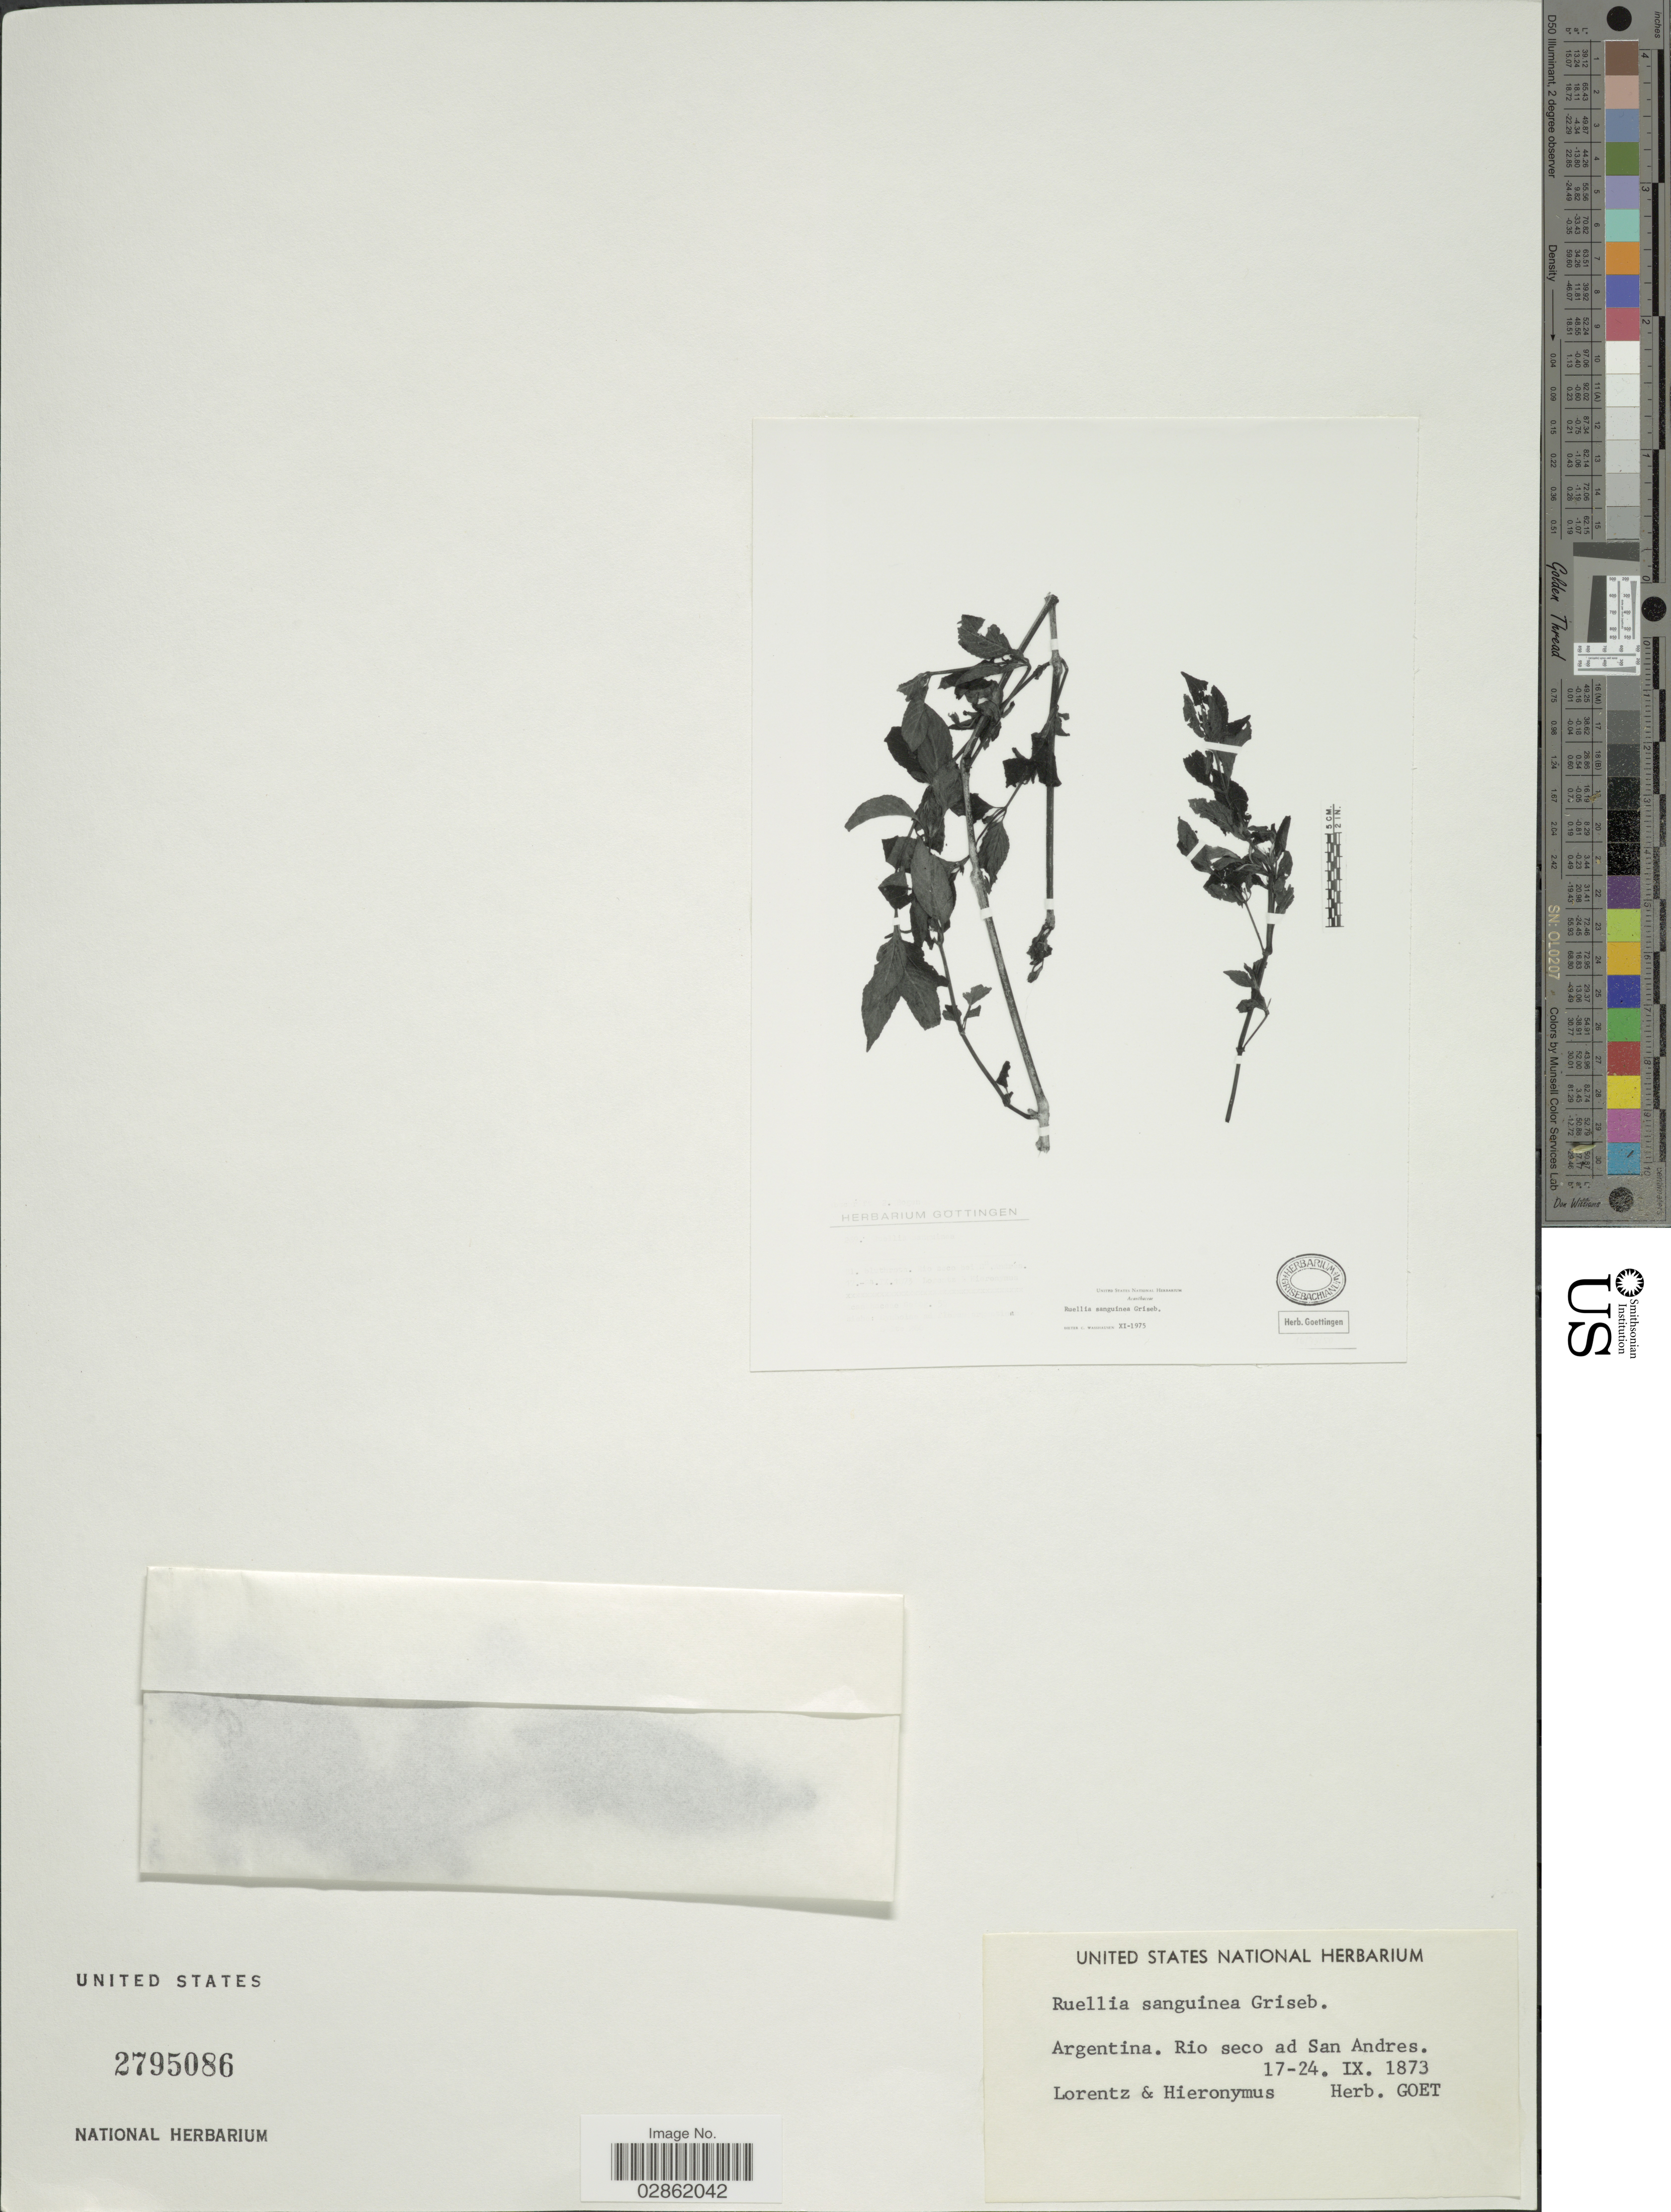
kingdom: Plantae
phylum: Tracheophyta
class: Magnoliopsida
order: Lamiales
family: Acanthaceae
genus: Ruellia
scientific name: Ruellia sanguinea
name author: Griseb.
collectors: -. Lorentz & -. Hieronymus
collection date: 1873-09-17/1873-09-24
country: Argentina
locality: Rio seco ad San Andres.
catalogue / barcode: US 2795086